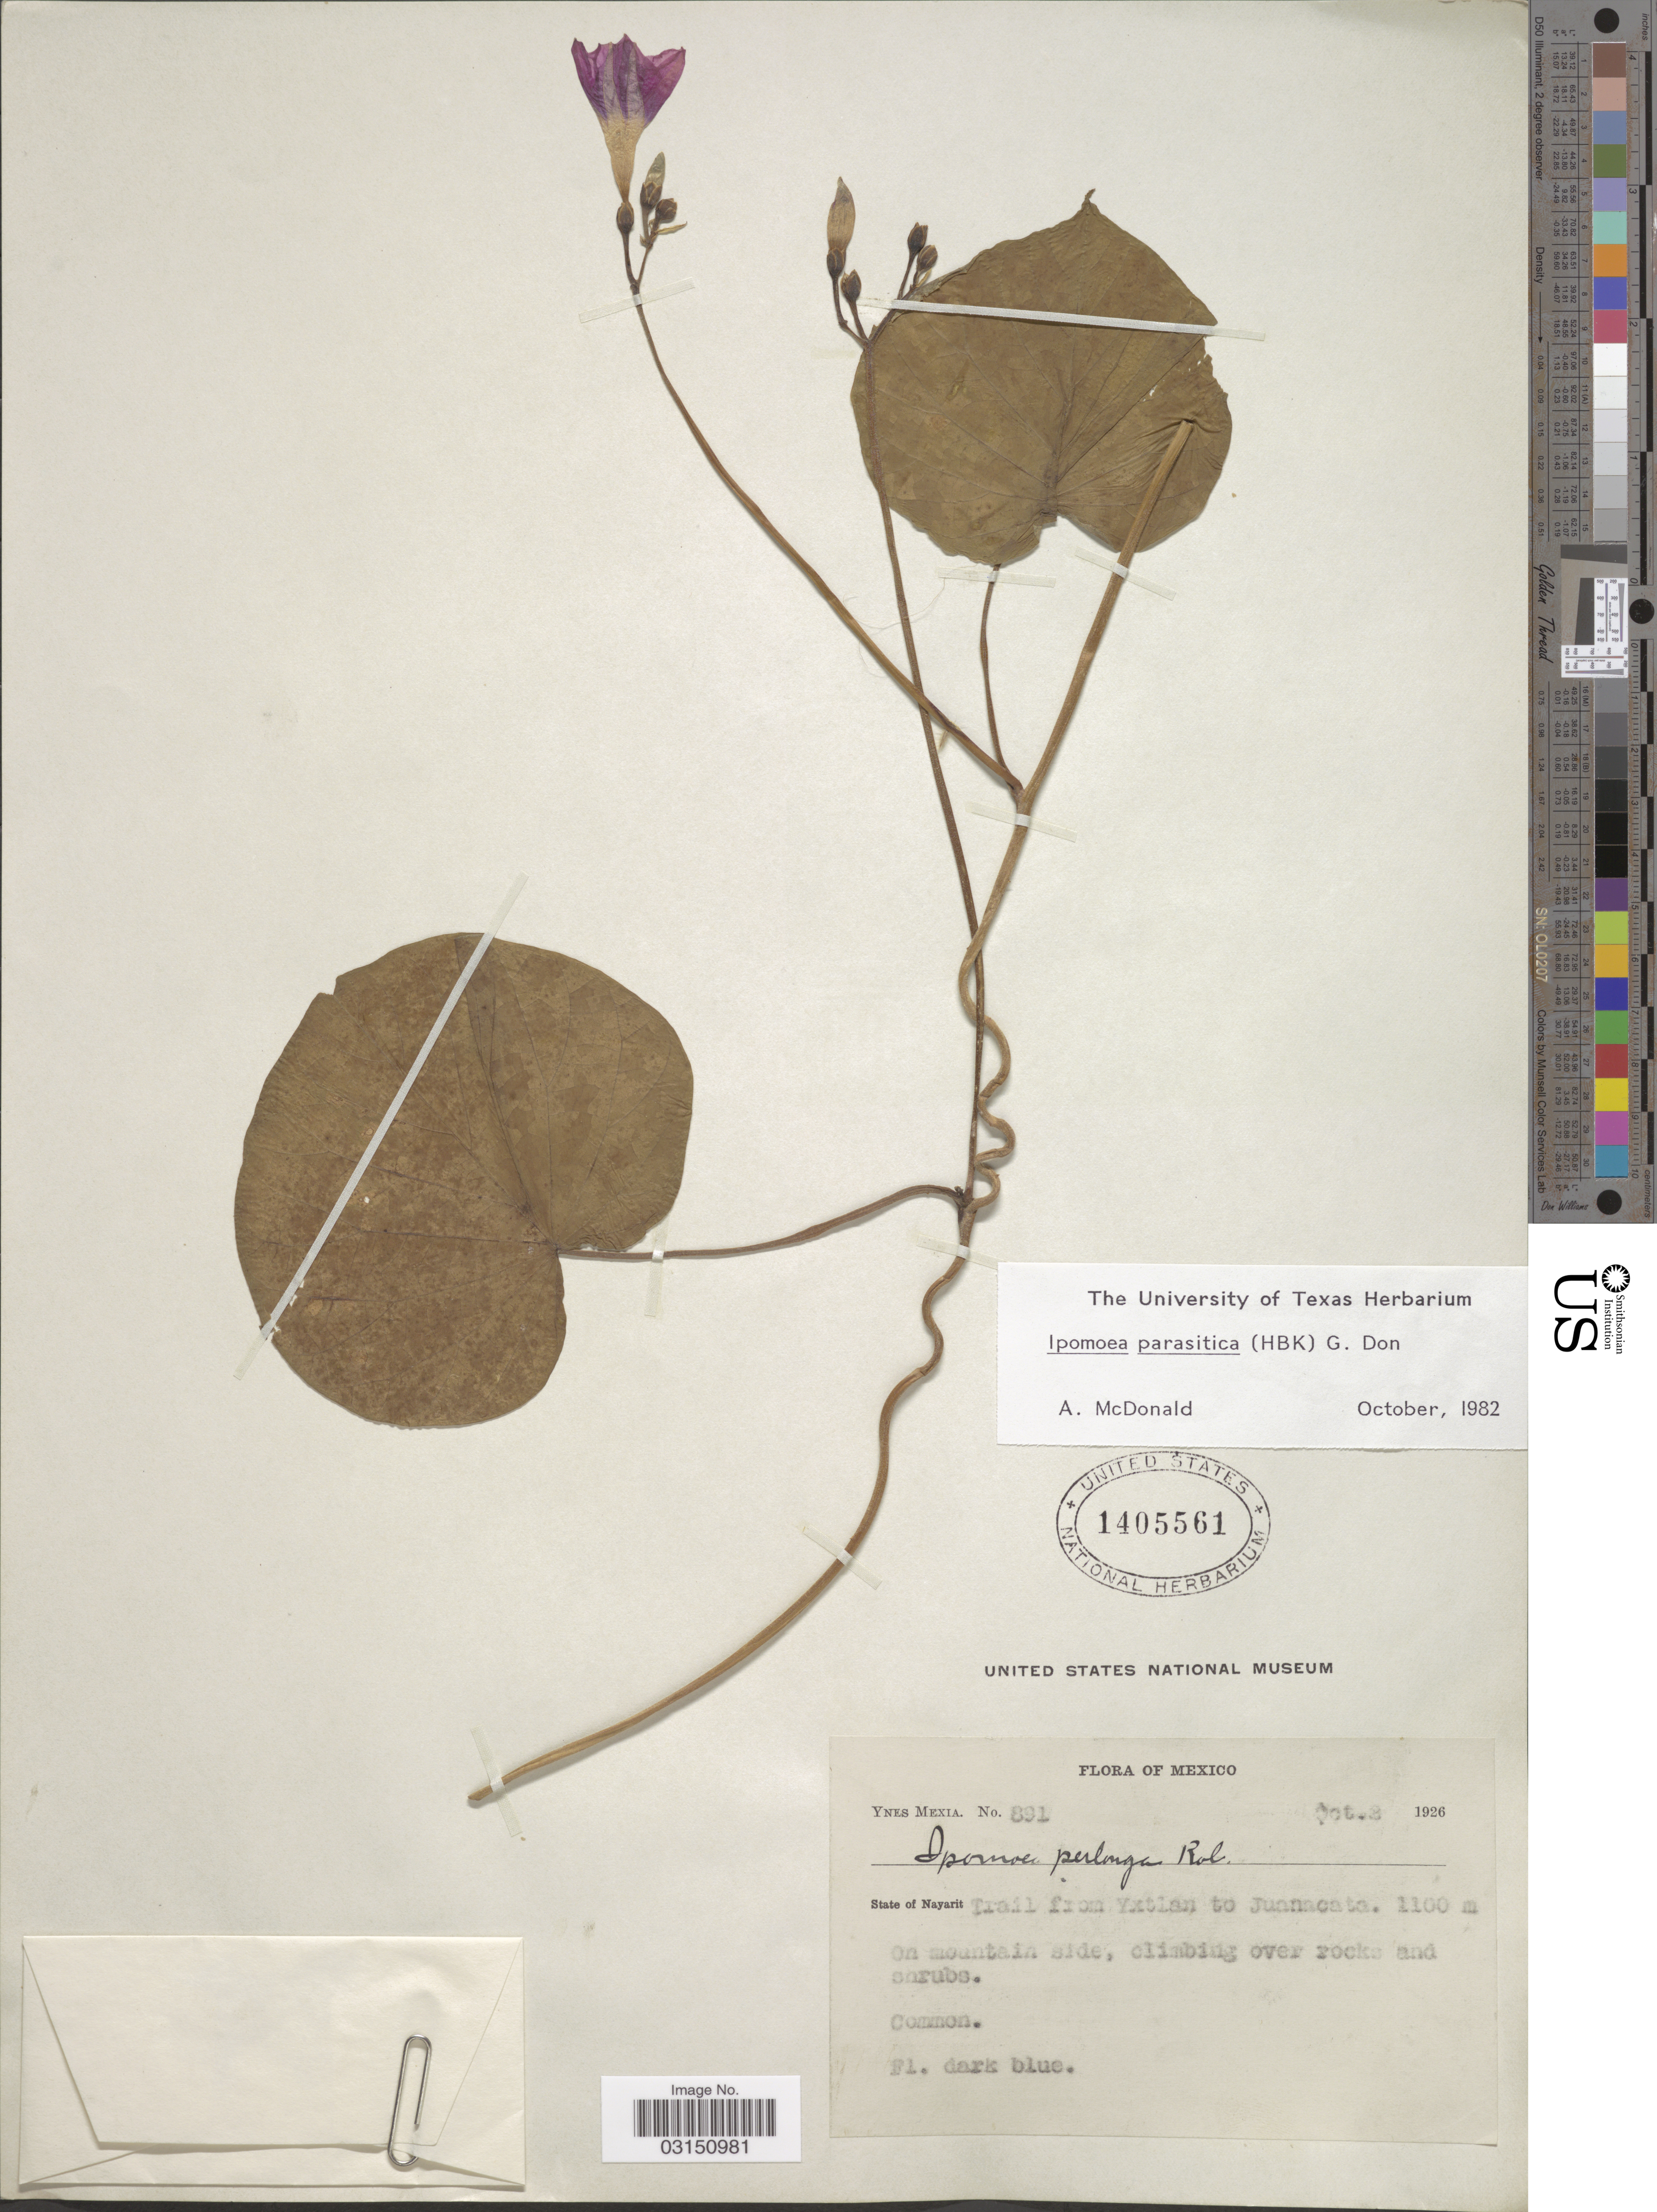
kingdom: Plantae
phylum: Tracheophyta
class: Magnoliopsida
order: Solanales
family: Convolvulaceae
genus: Ipomoea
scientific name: Ipomoea parasitica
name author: (Kunth) G. Don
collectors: Y. Mexia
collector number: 891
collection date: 1926-10-02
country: Mexico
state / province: Nayarit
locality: Trail from Yxtlan to Juanacata. On mountain side.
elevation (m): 1100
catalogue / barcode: US 1405561